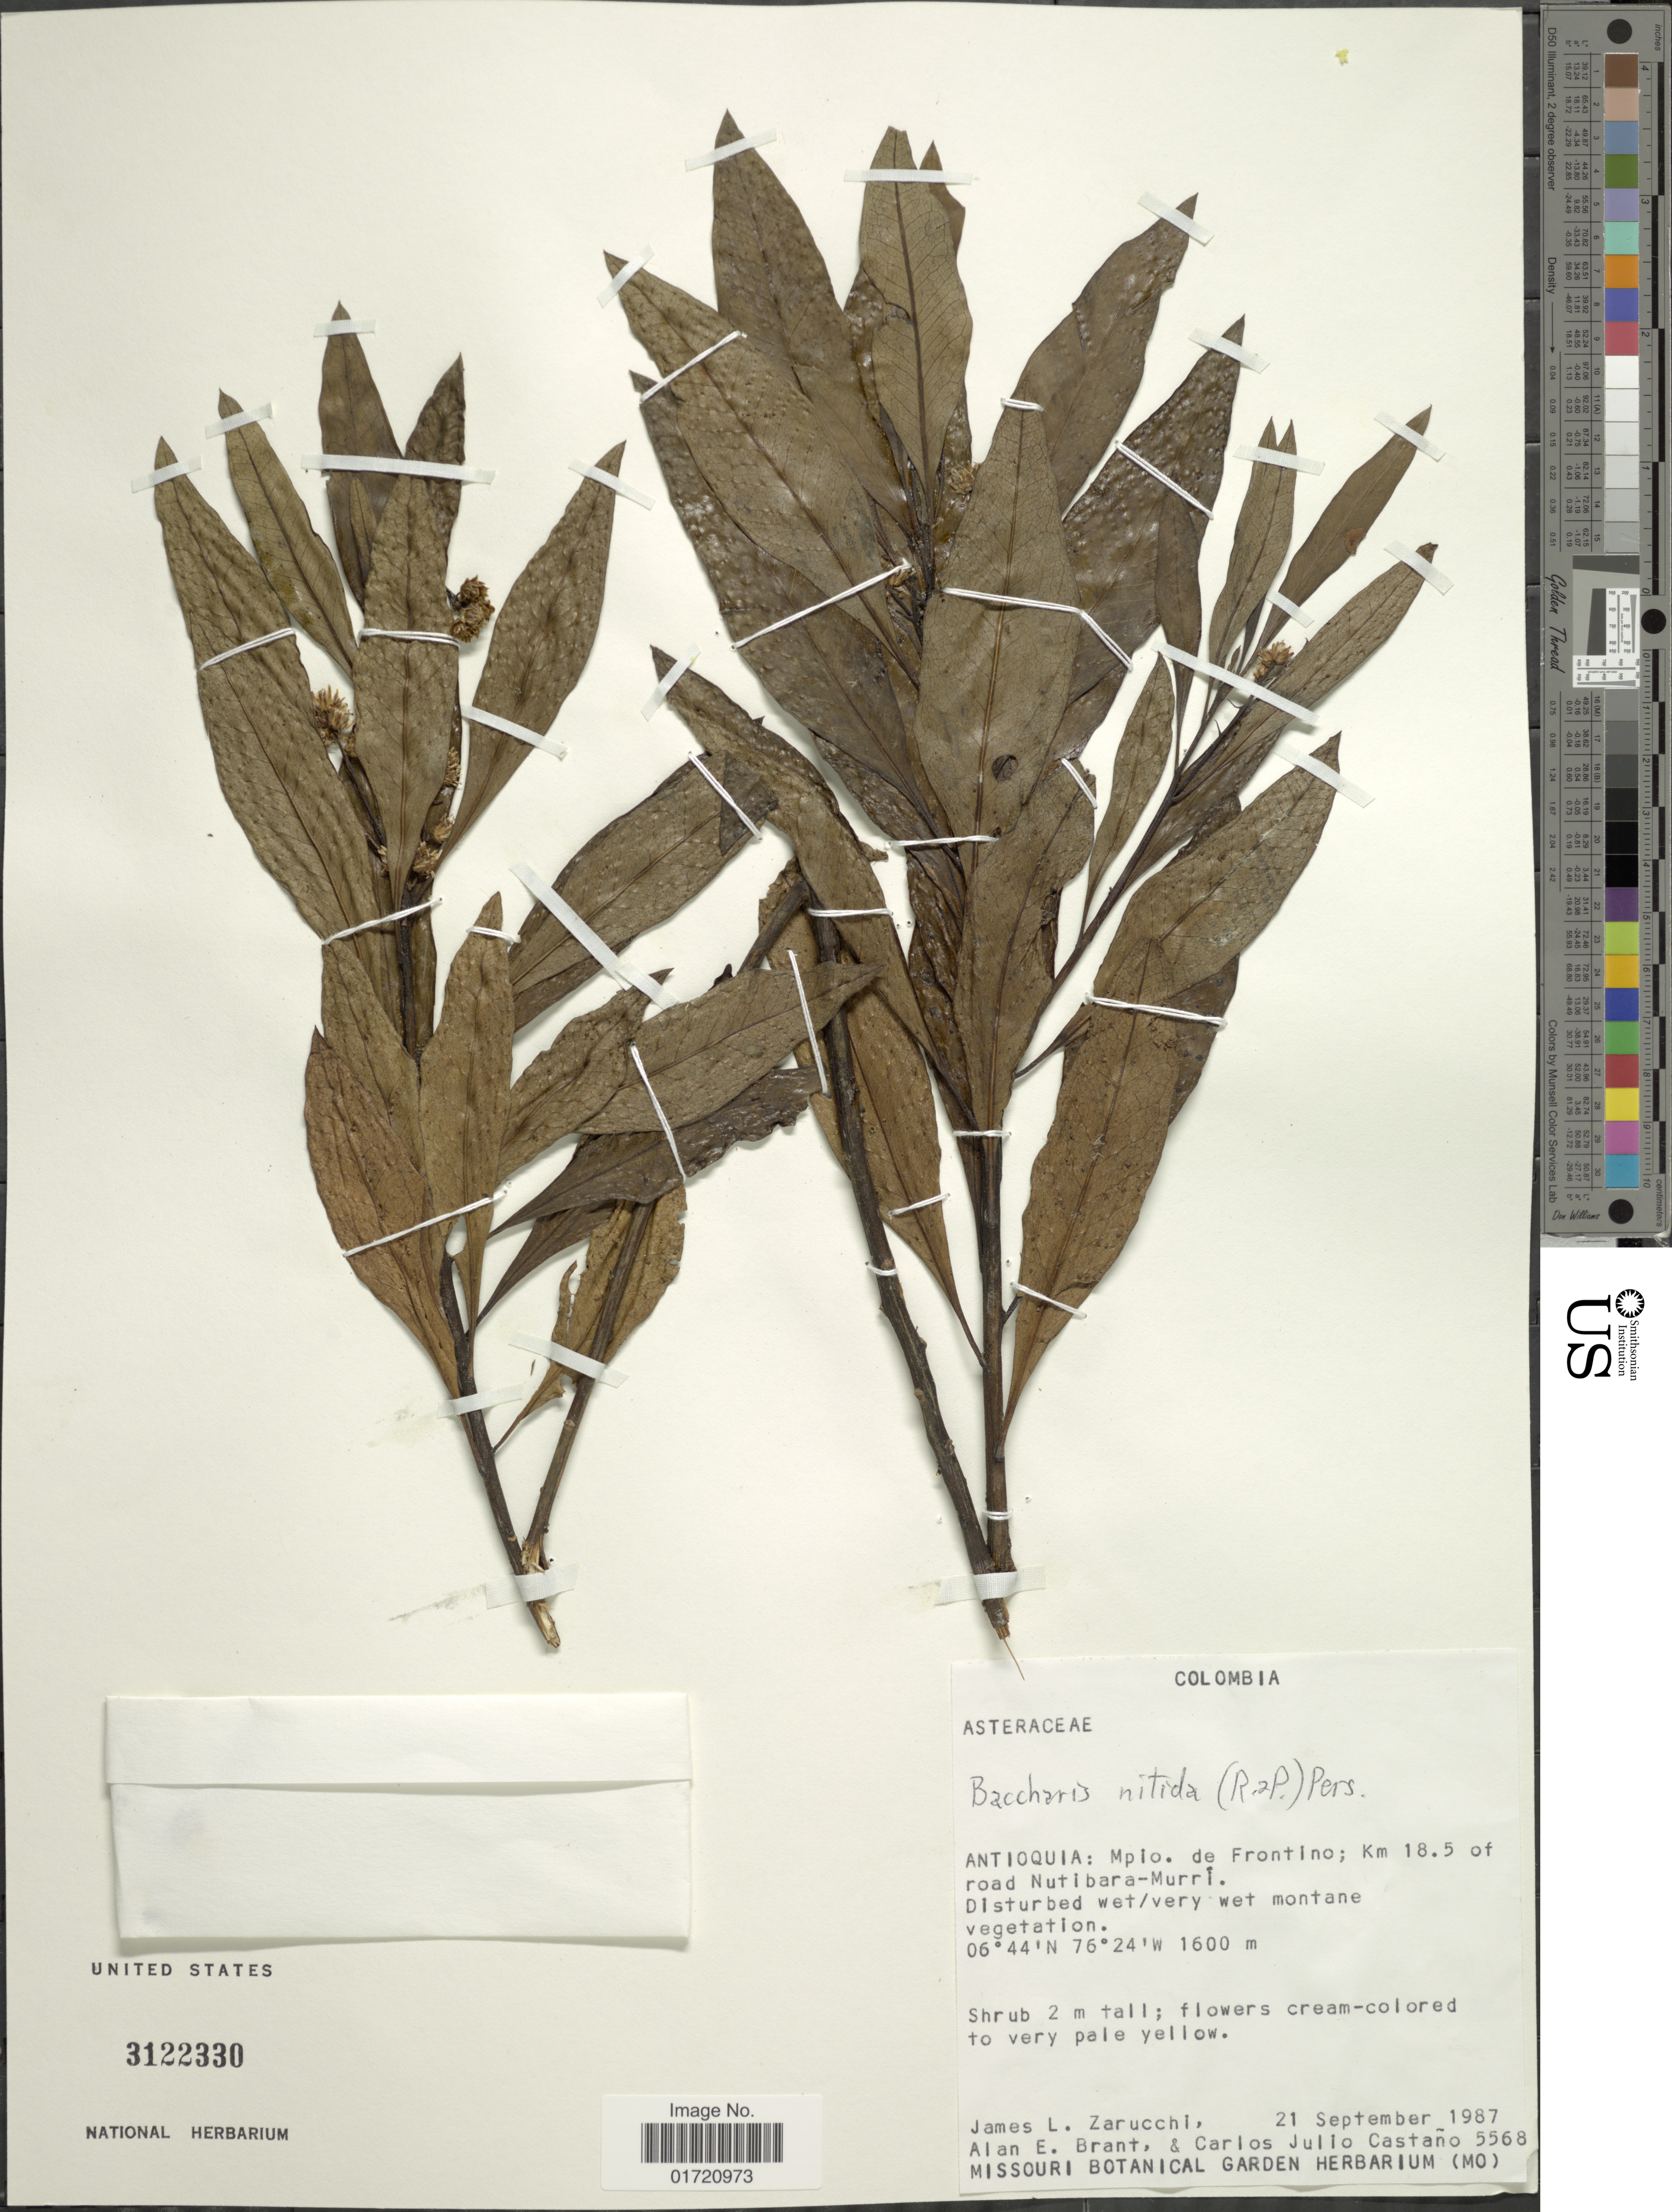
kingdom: Plantae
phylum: Tracheophyta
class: Magnoliopsida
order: Asterales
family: Asteraceae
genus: Baccharis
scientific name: Baccharis nitida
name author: (Ruiz & Pav.) Pers.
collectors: J. L. Zarucchi, A. Brant & C. Castaño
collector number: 5568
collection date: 1987-09-21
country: Colombia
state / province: Antioquia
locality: Mpio. de Frontino, km 18.5 of road Nutibara-Murri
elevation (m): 1600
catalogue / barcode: US 3122330